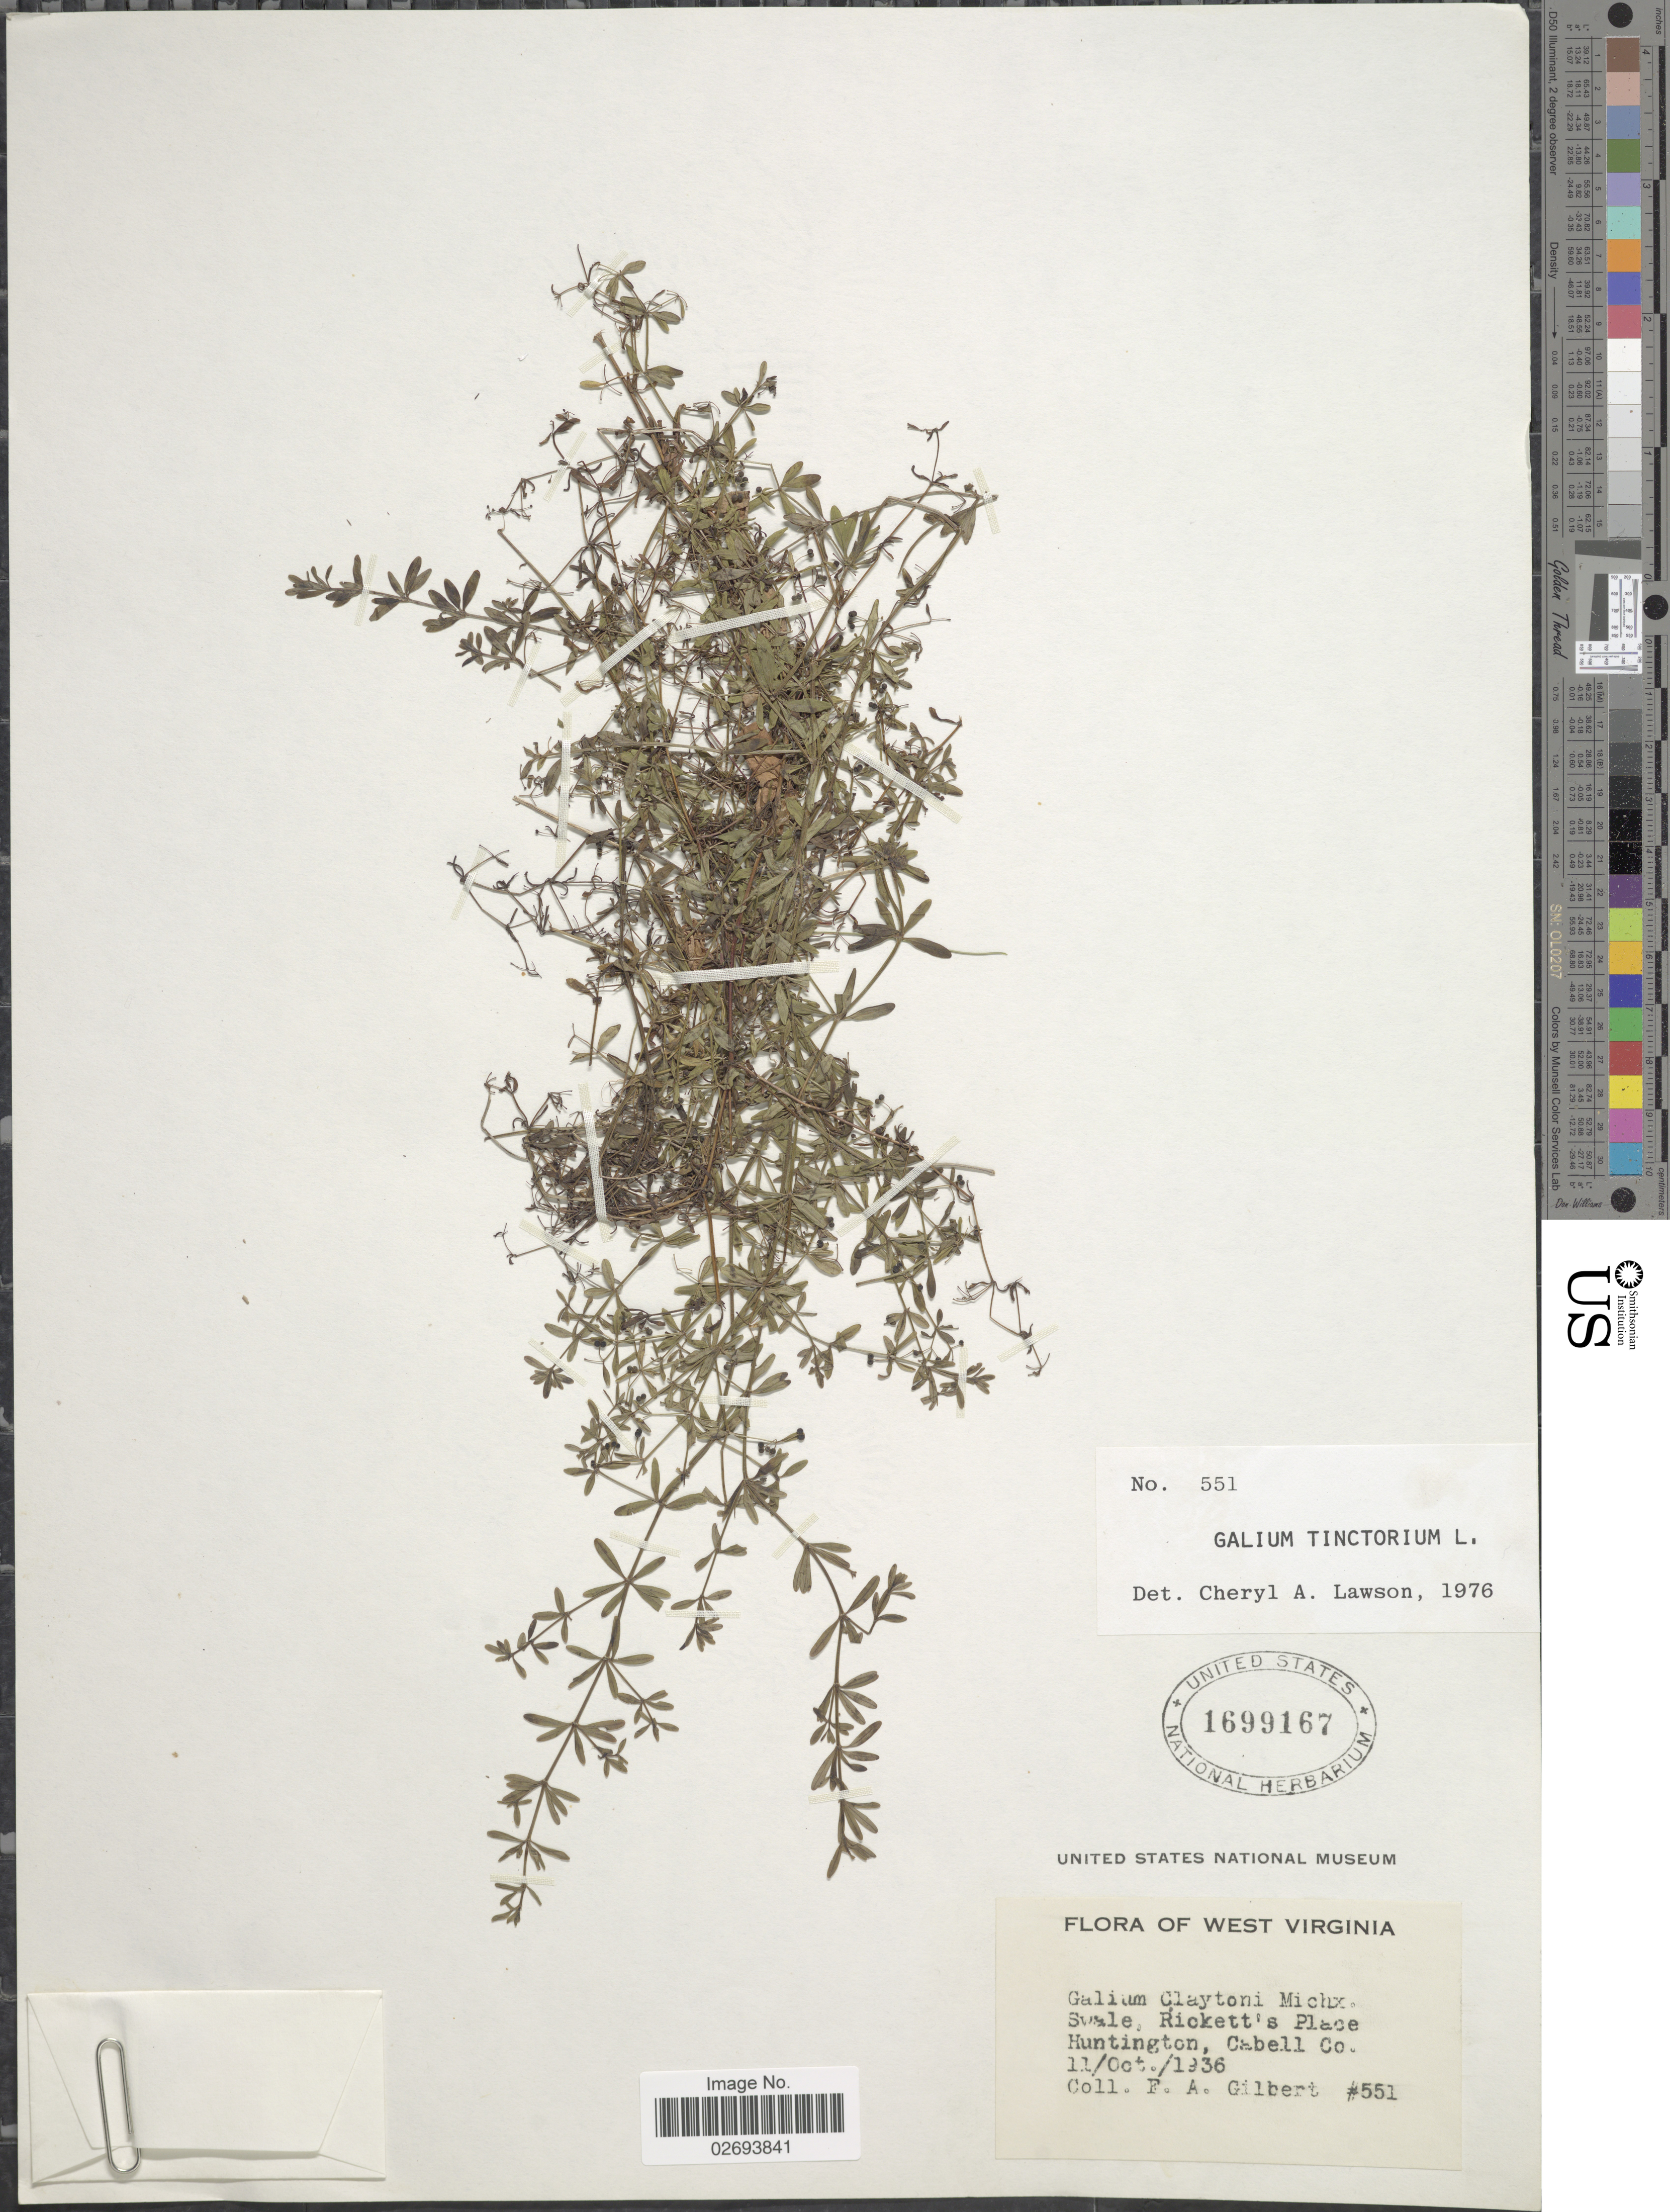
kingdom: Plantae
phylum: Tracheophyta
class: Magnoliopsida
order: Gentianales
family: Rubiaceae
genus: Galium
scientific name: Galium tinctorium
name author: (L.) Scop.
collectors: F. A. Gilbert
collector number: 551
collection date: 1936-10-11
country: United States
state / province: West Virginia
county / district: Cabell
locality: Swale, Rickett's Place. Huntington, Cabell Co.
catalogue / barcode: US 1699167